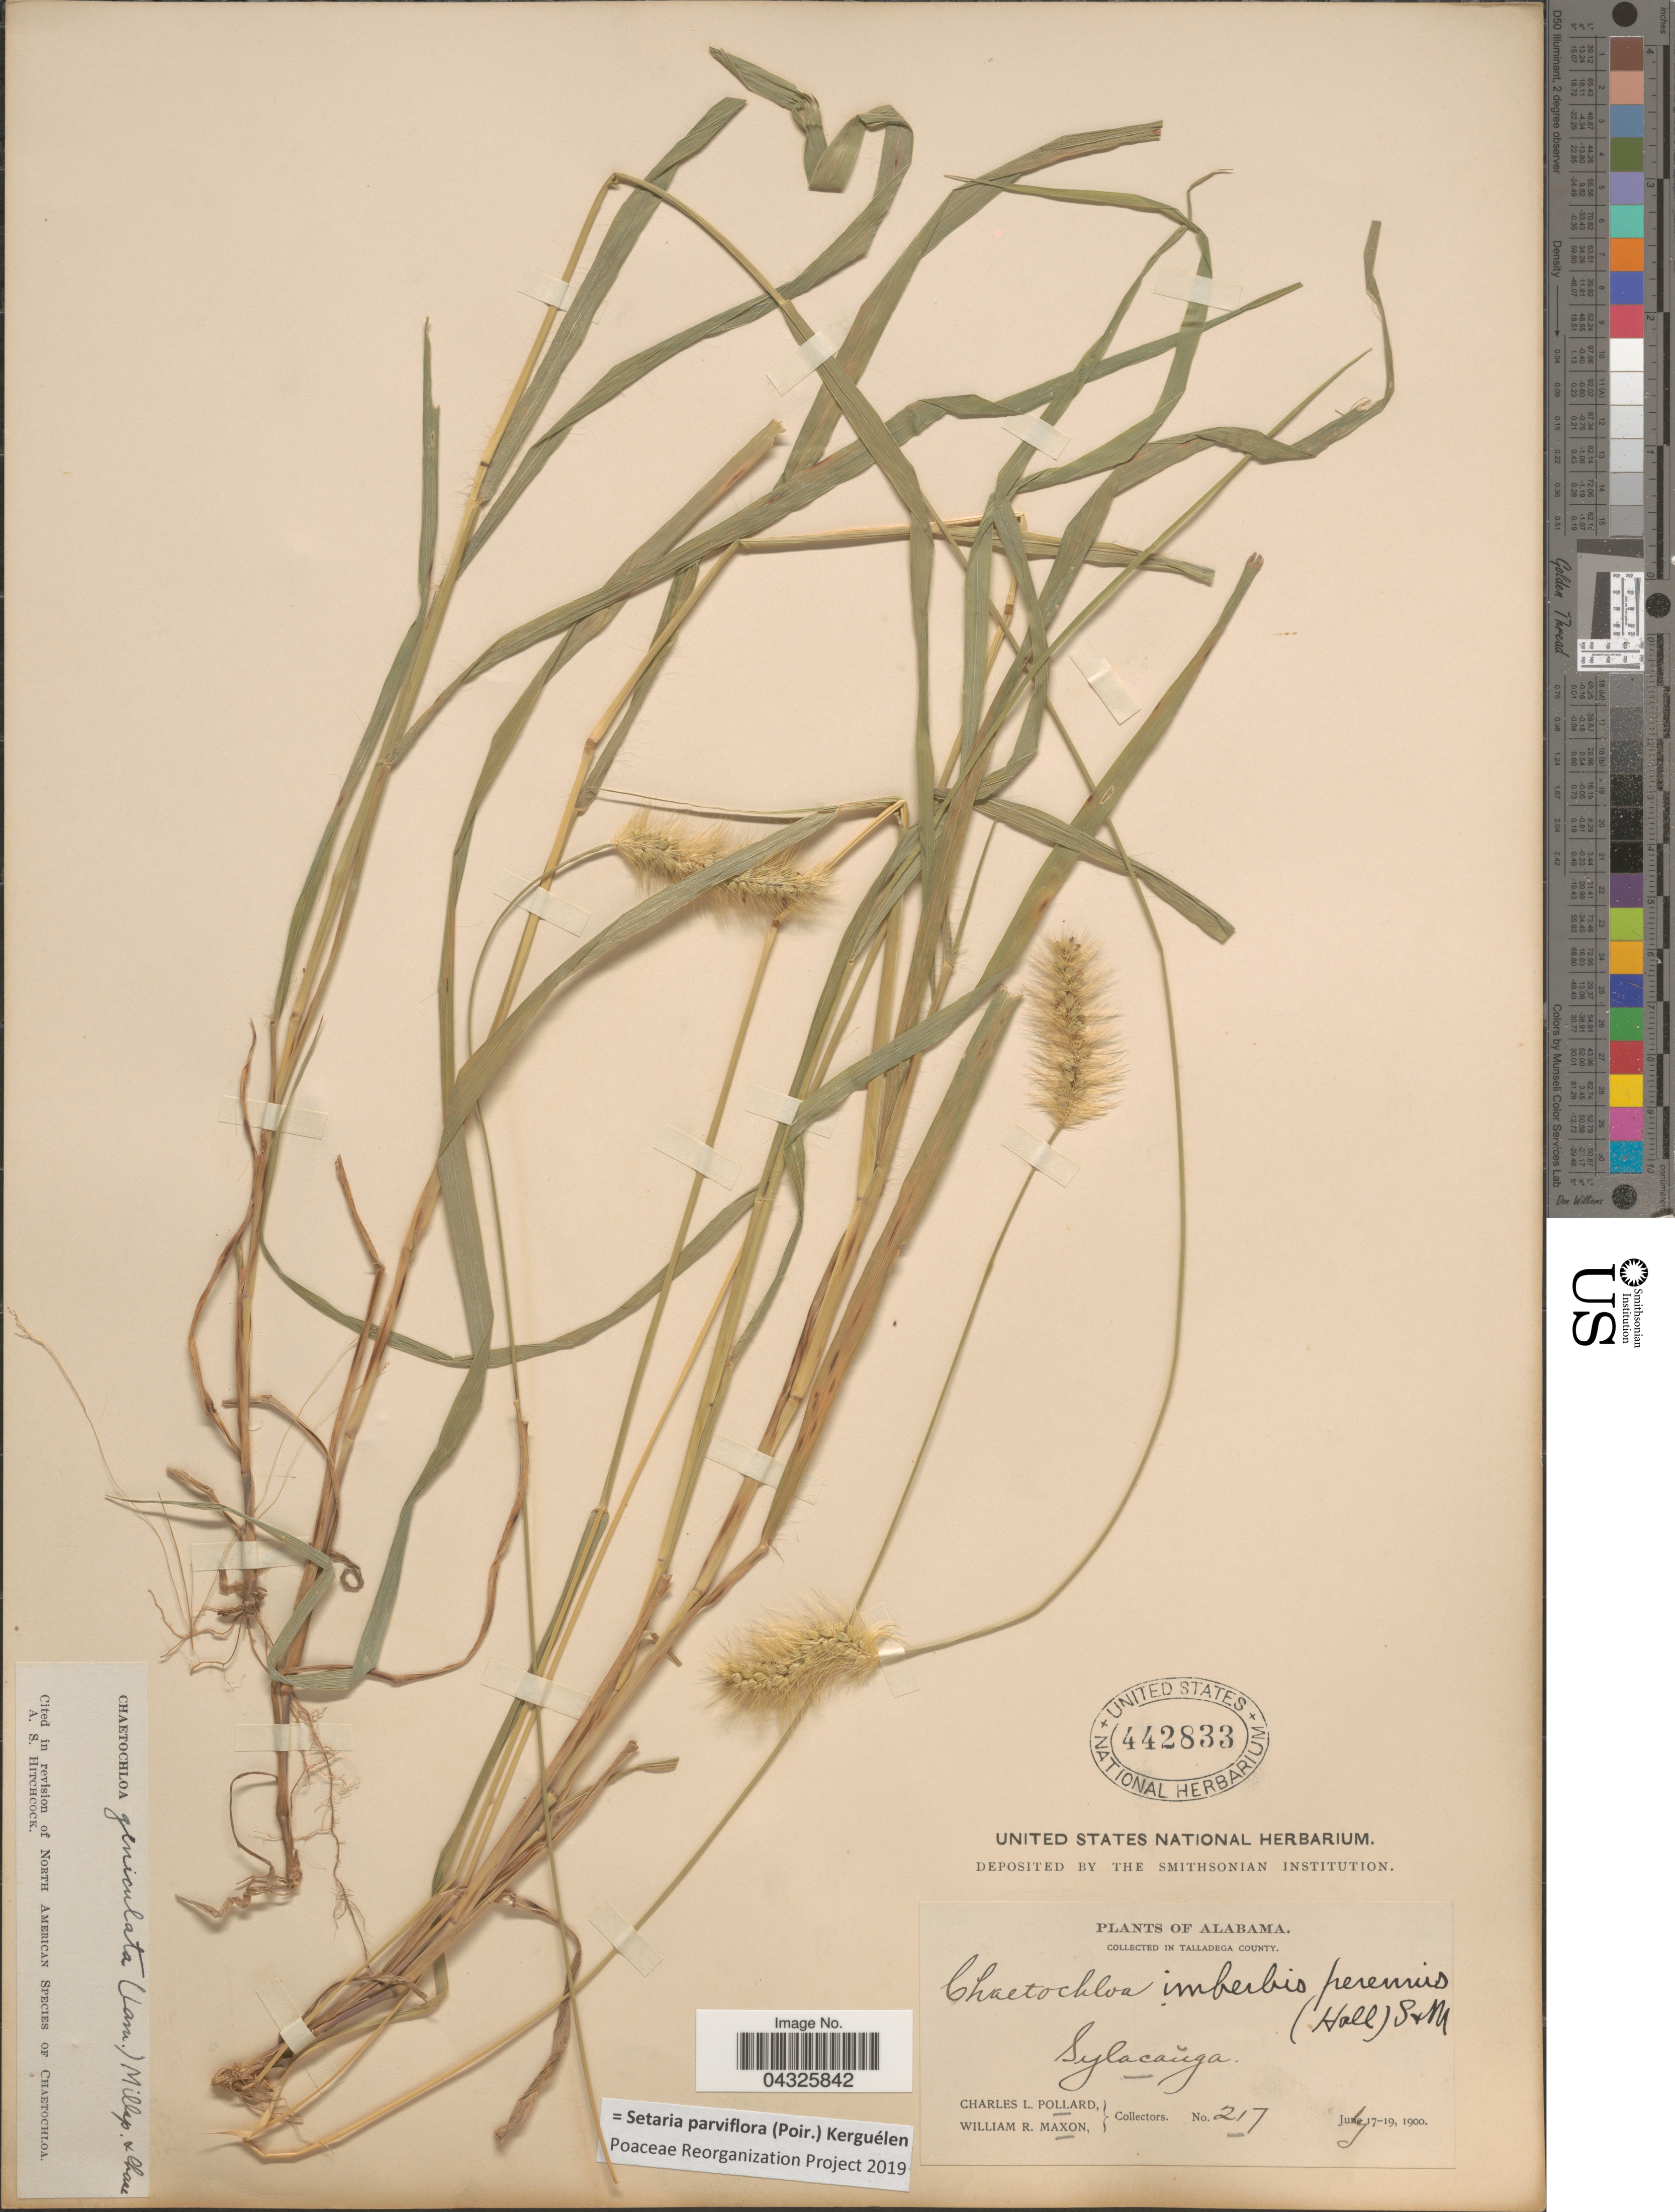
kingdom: Plantae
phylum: Tracheophyta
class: Liliopsida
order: Poales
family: Poaceae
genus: Setaria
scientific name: Setaria parviflora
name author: (Poir.) Kerguélen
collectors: C. L. Pollard & W. R. Maxon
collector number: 217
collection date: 1900-07-17/1900-07-19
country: United States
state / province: Alabama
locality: In Talladega County. Sylacaŭga.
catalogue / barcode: US 442833